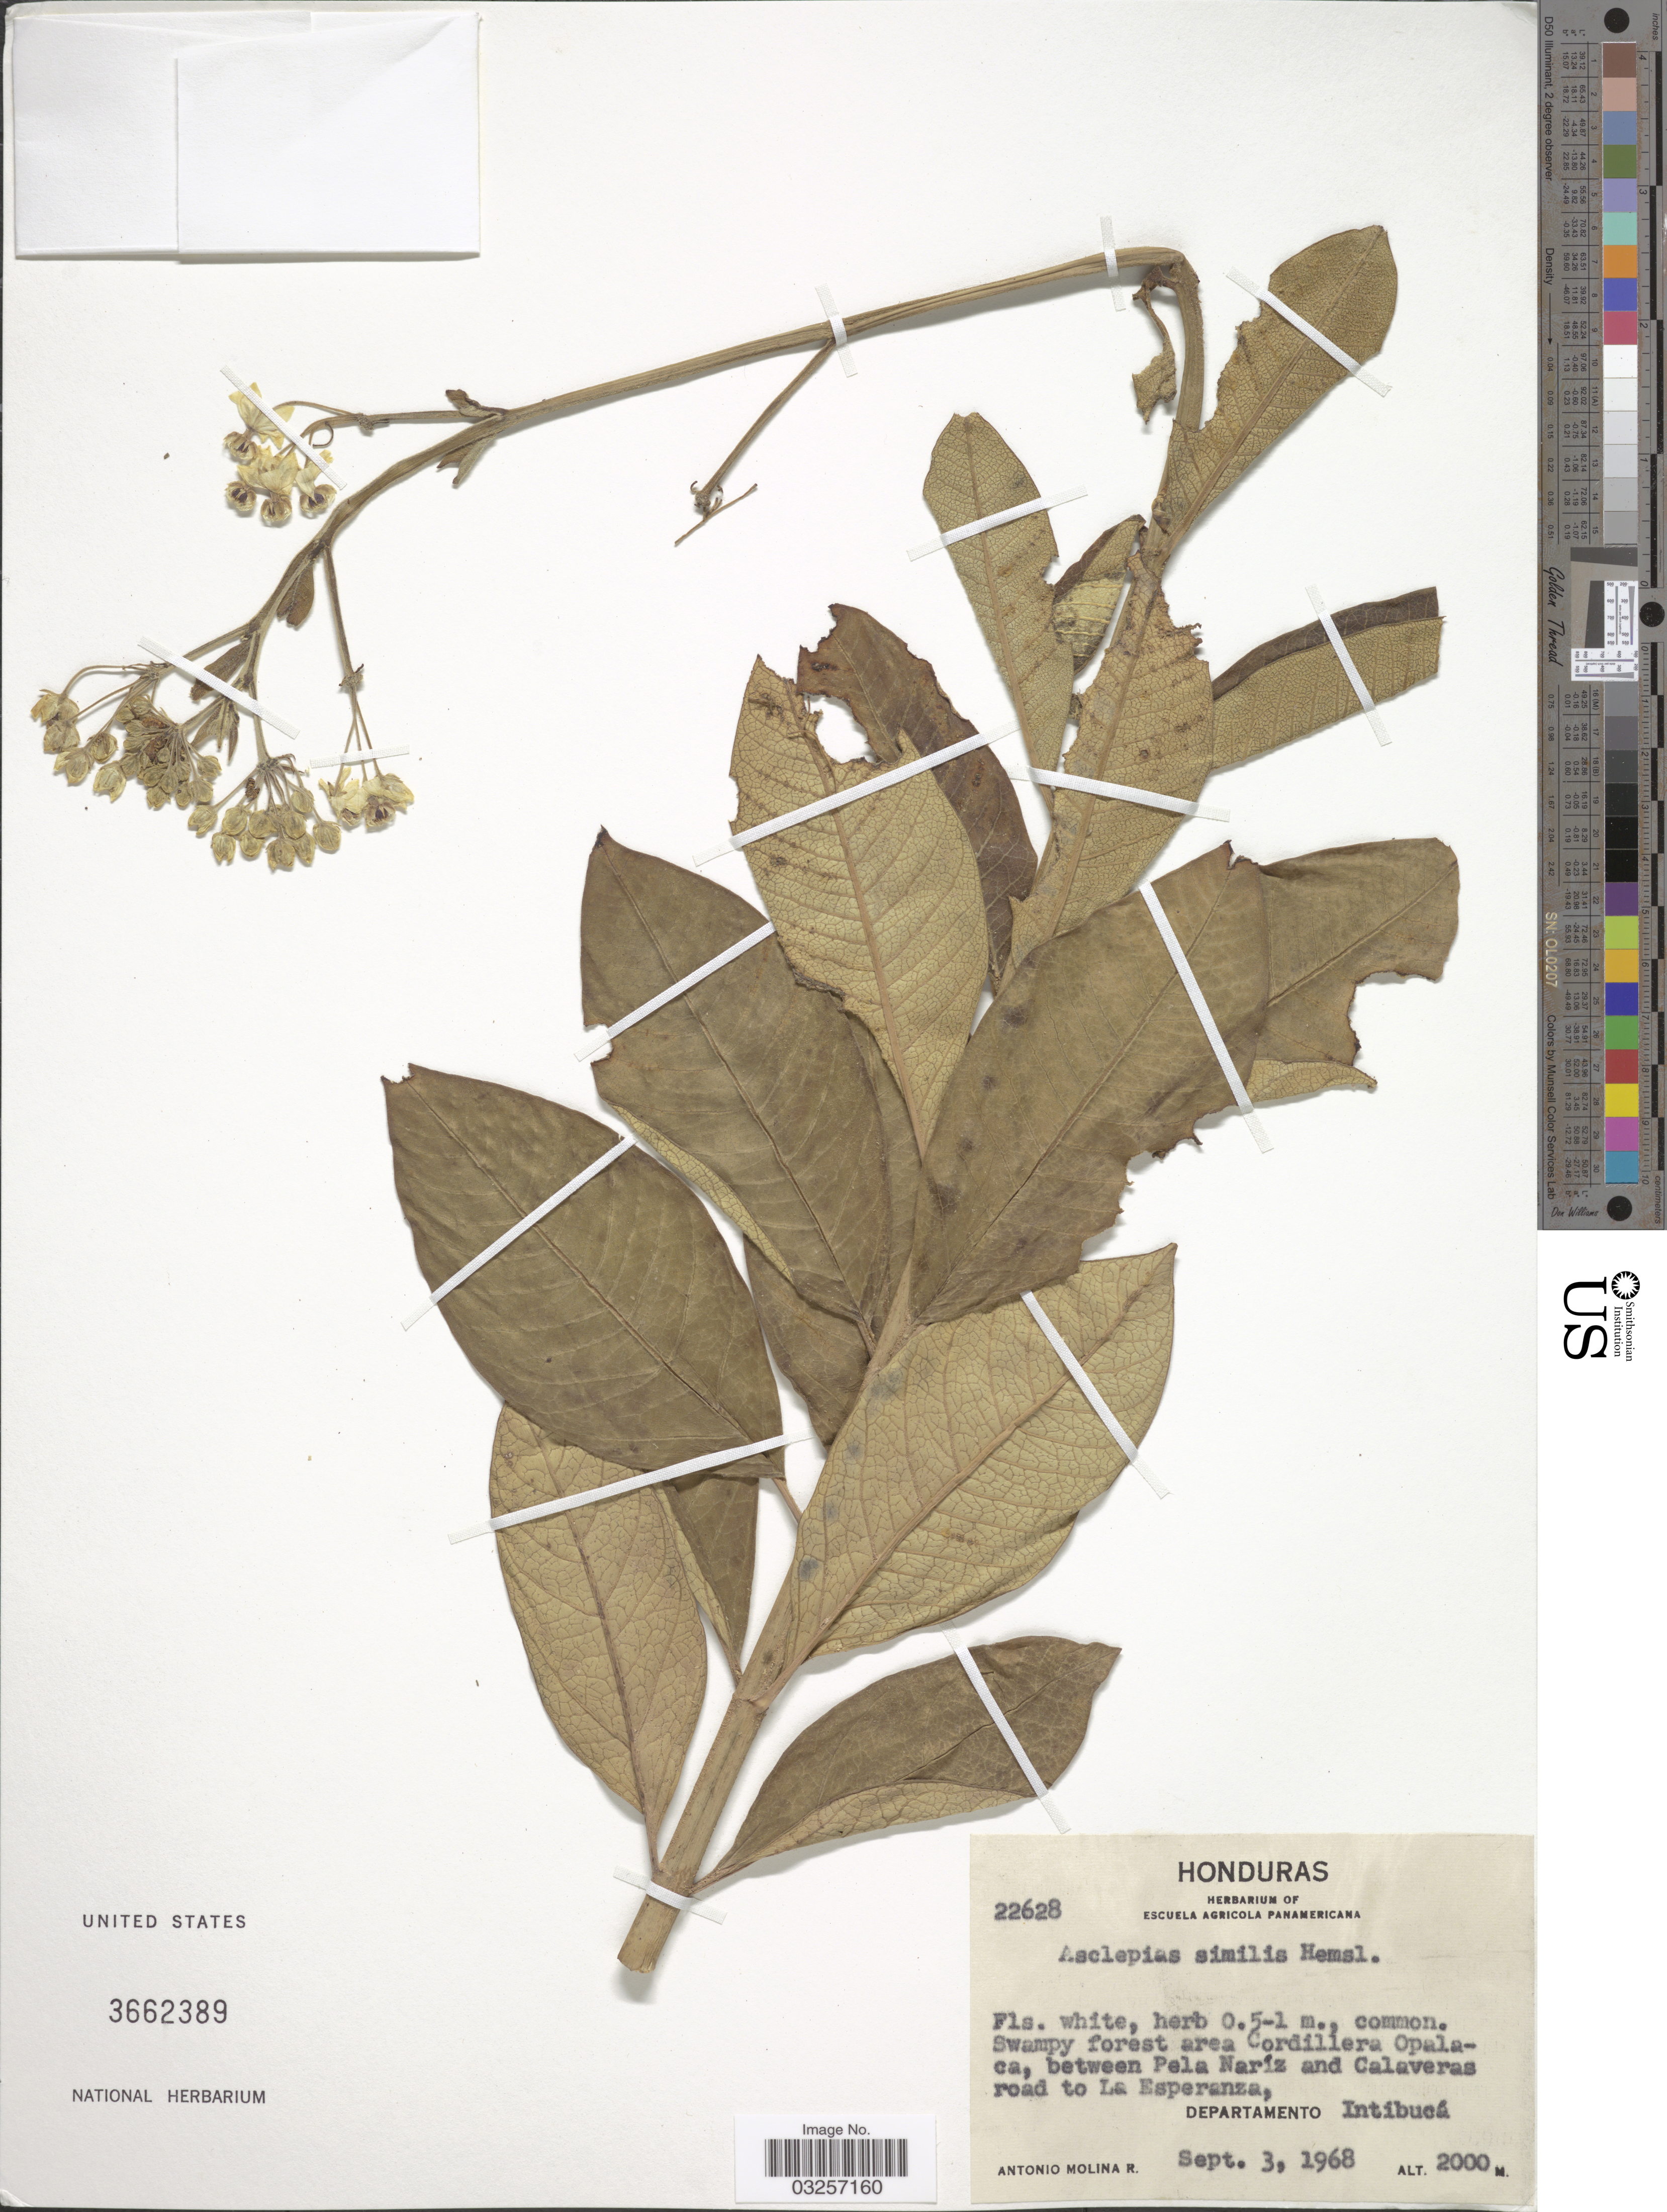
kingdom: Plantae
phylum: Tracheophyta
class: Magnoliopsida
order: Gentianales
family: Apocynaceae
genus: Asclepias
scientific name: Asclepias similis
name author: Hemsl.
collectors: A. Molina R.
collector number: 22628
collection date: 1968-09-03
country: Honduras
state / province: Intibuca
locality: Swampy forest area Cordillera Opalaca, between Pela Naríz and Calaveras road to Esperanza, Departamento Intibucá.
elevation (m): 2000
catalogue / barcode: US 3662389